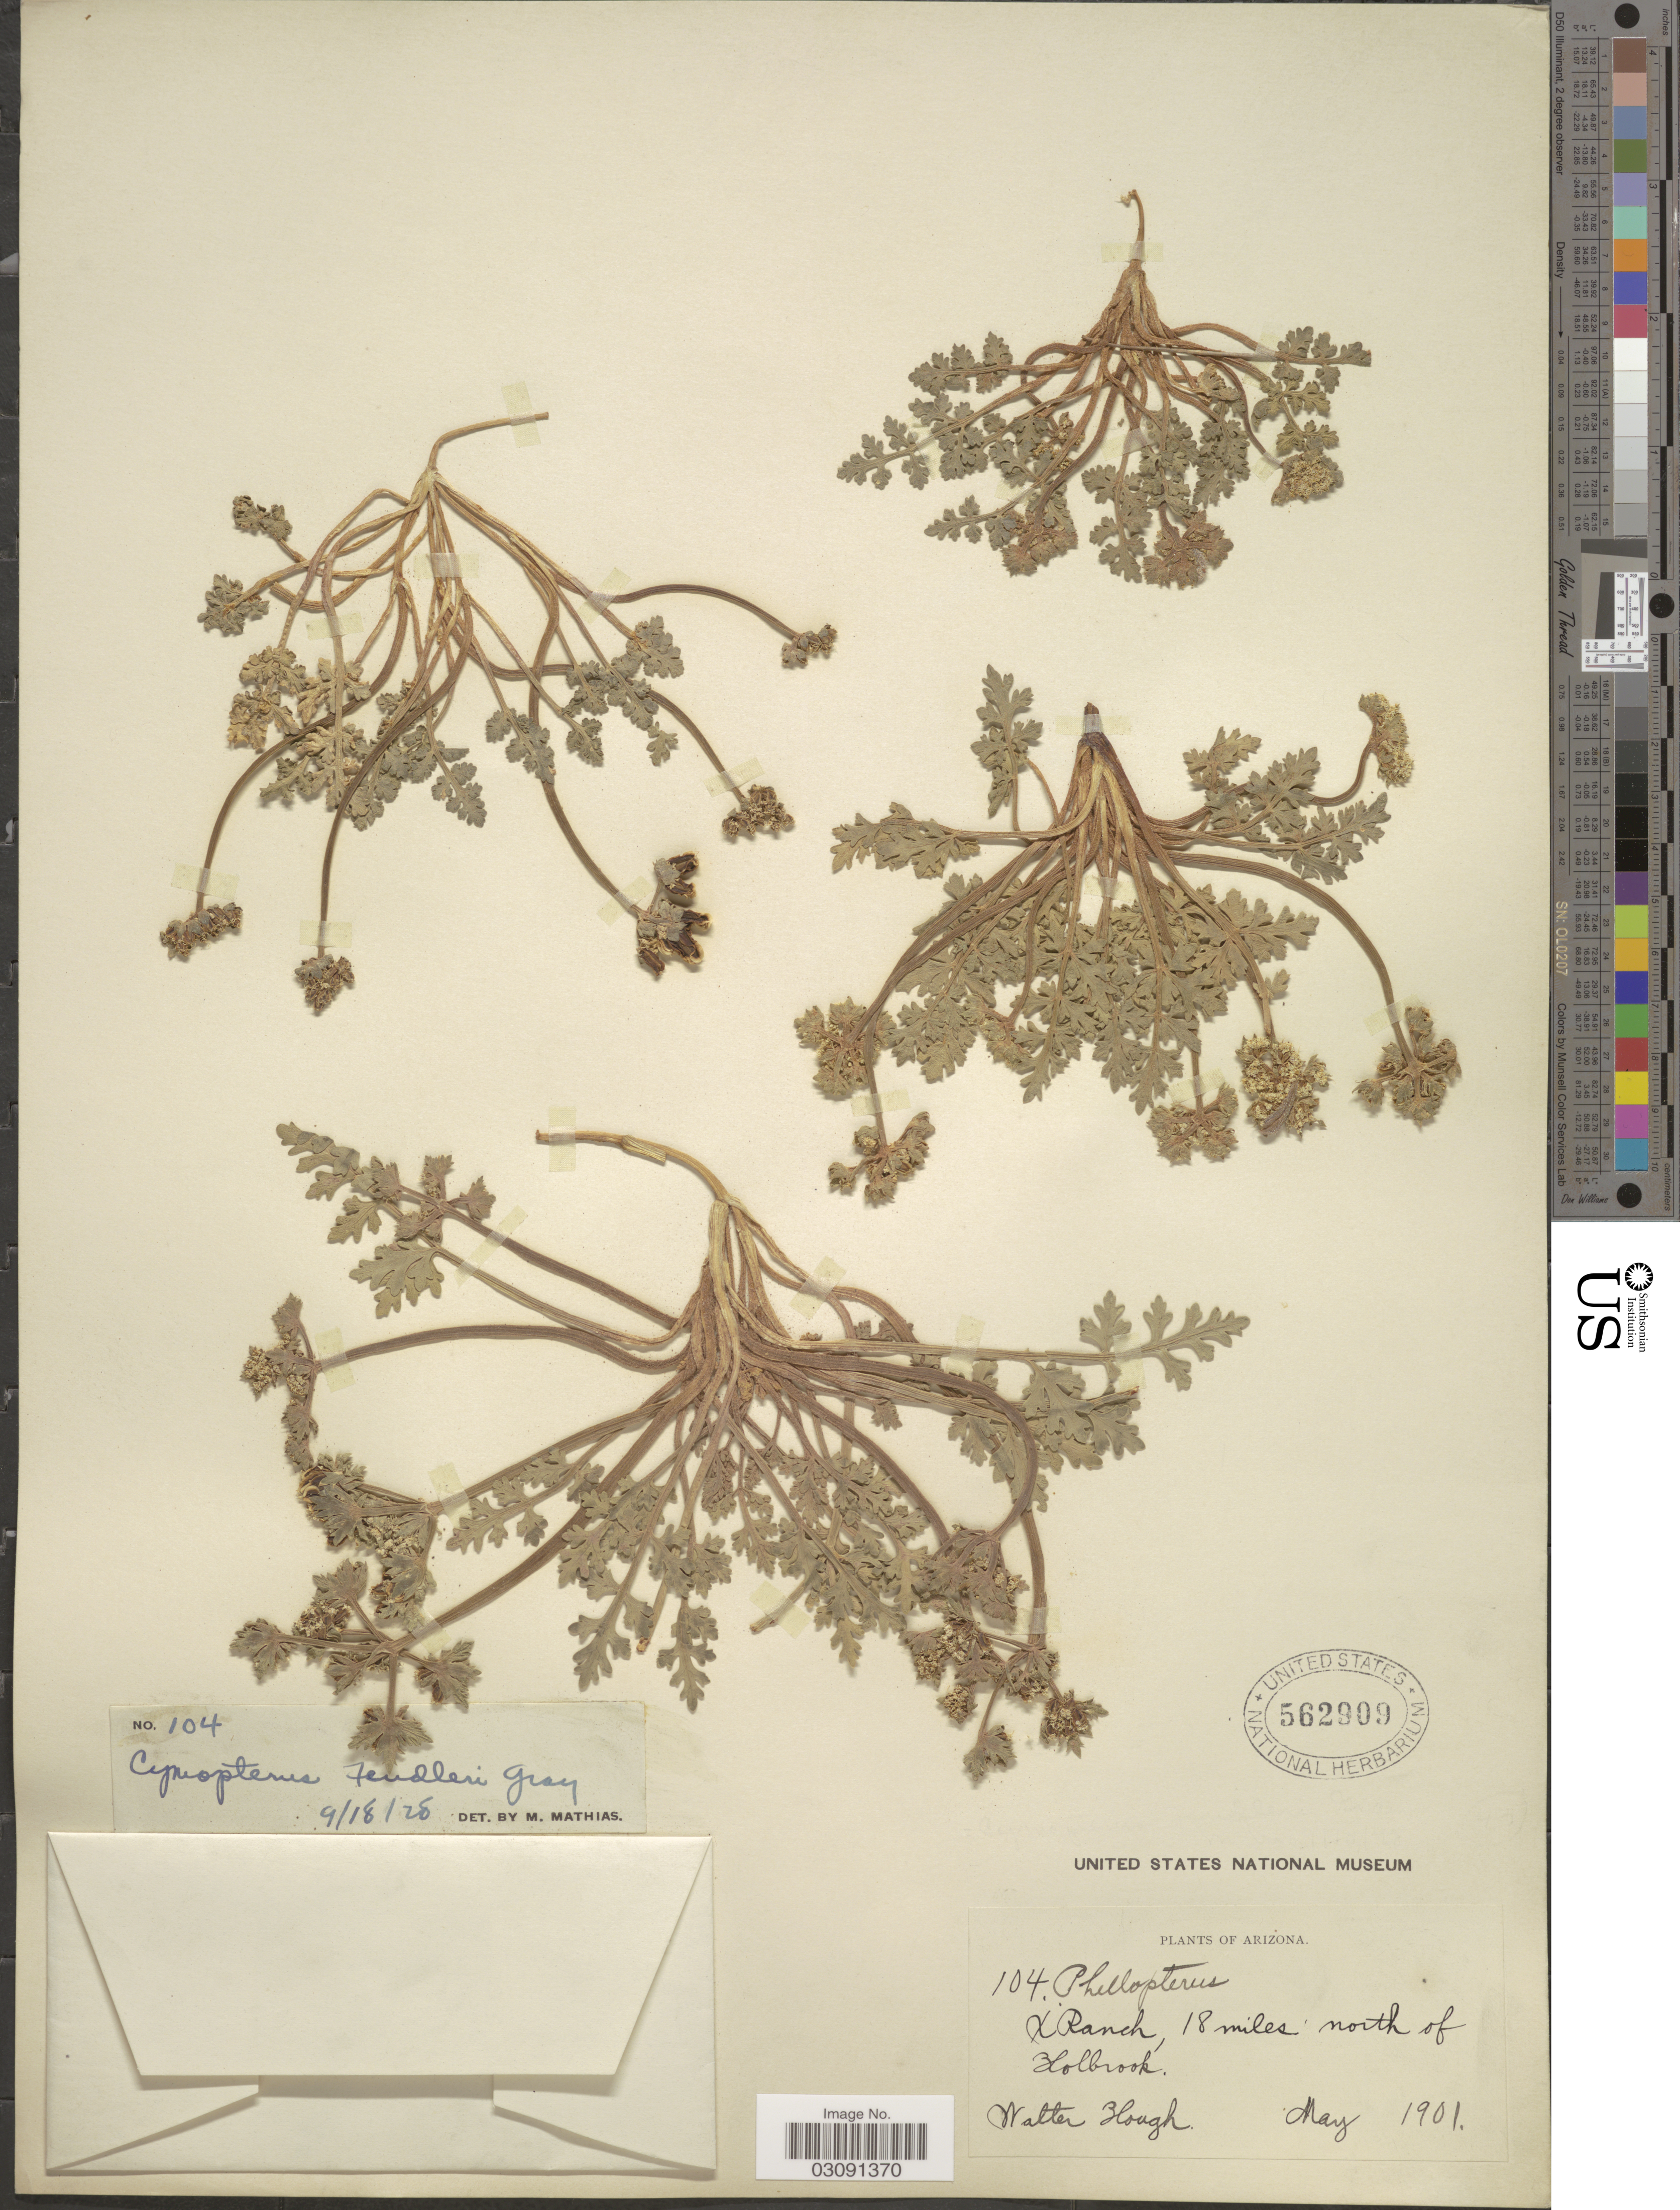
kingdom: Plantae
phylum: Tracheophyta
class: Magnoliopsida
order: Apiales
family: Apiaceae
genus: Cymopterus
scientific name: Cymopterus fendleri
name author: A. Gray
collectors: W. Hough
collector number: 104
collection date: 1901-05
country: United States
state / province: Arizona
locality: X Ranch, 18 miles north of Holbrook.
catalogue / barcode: US 562909